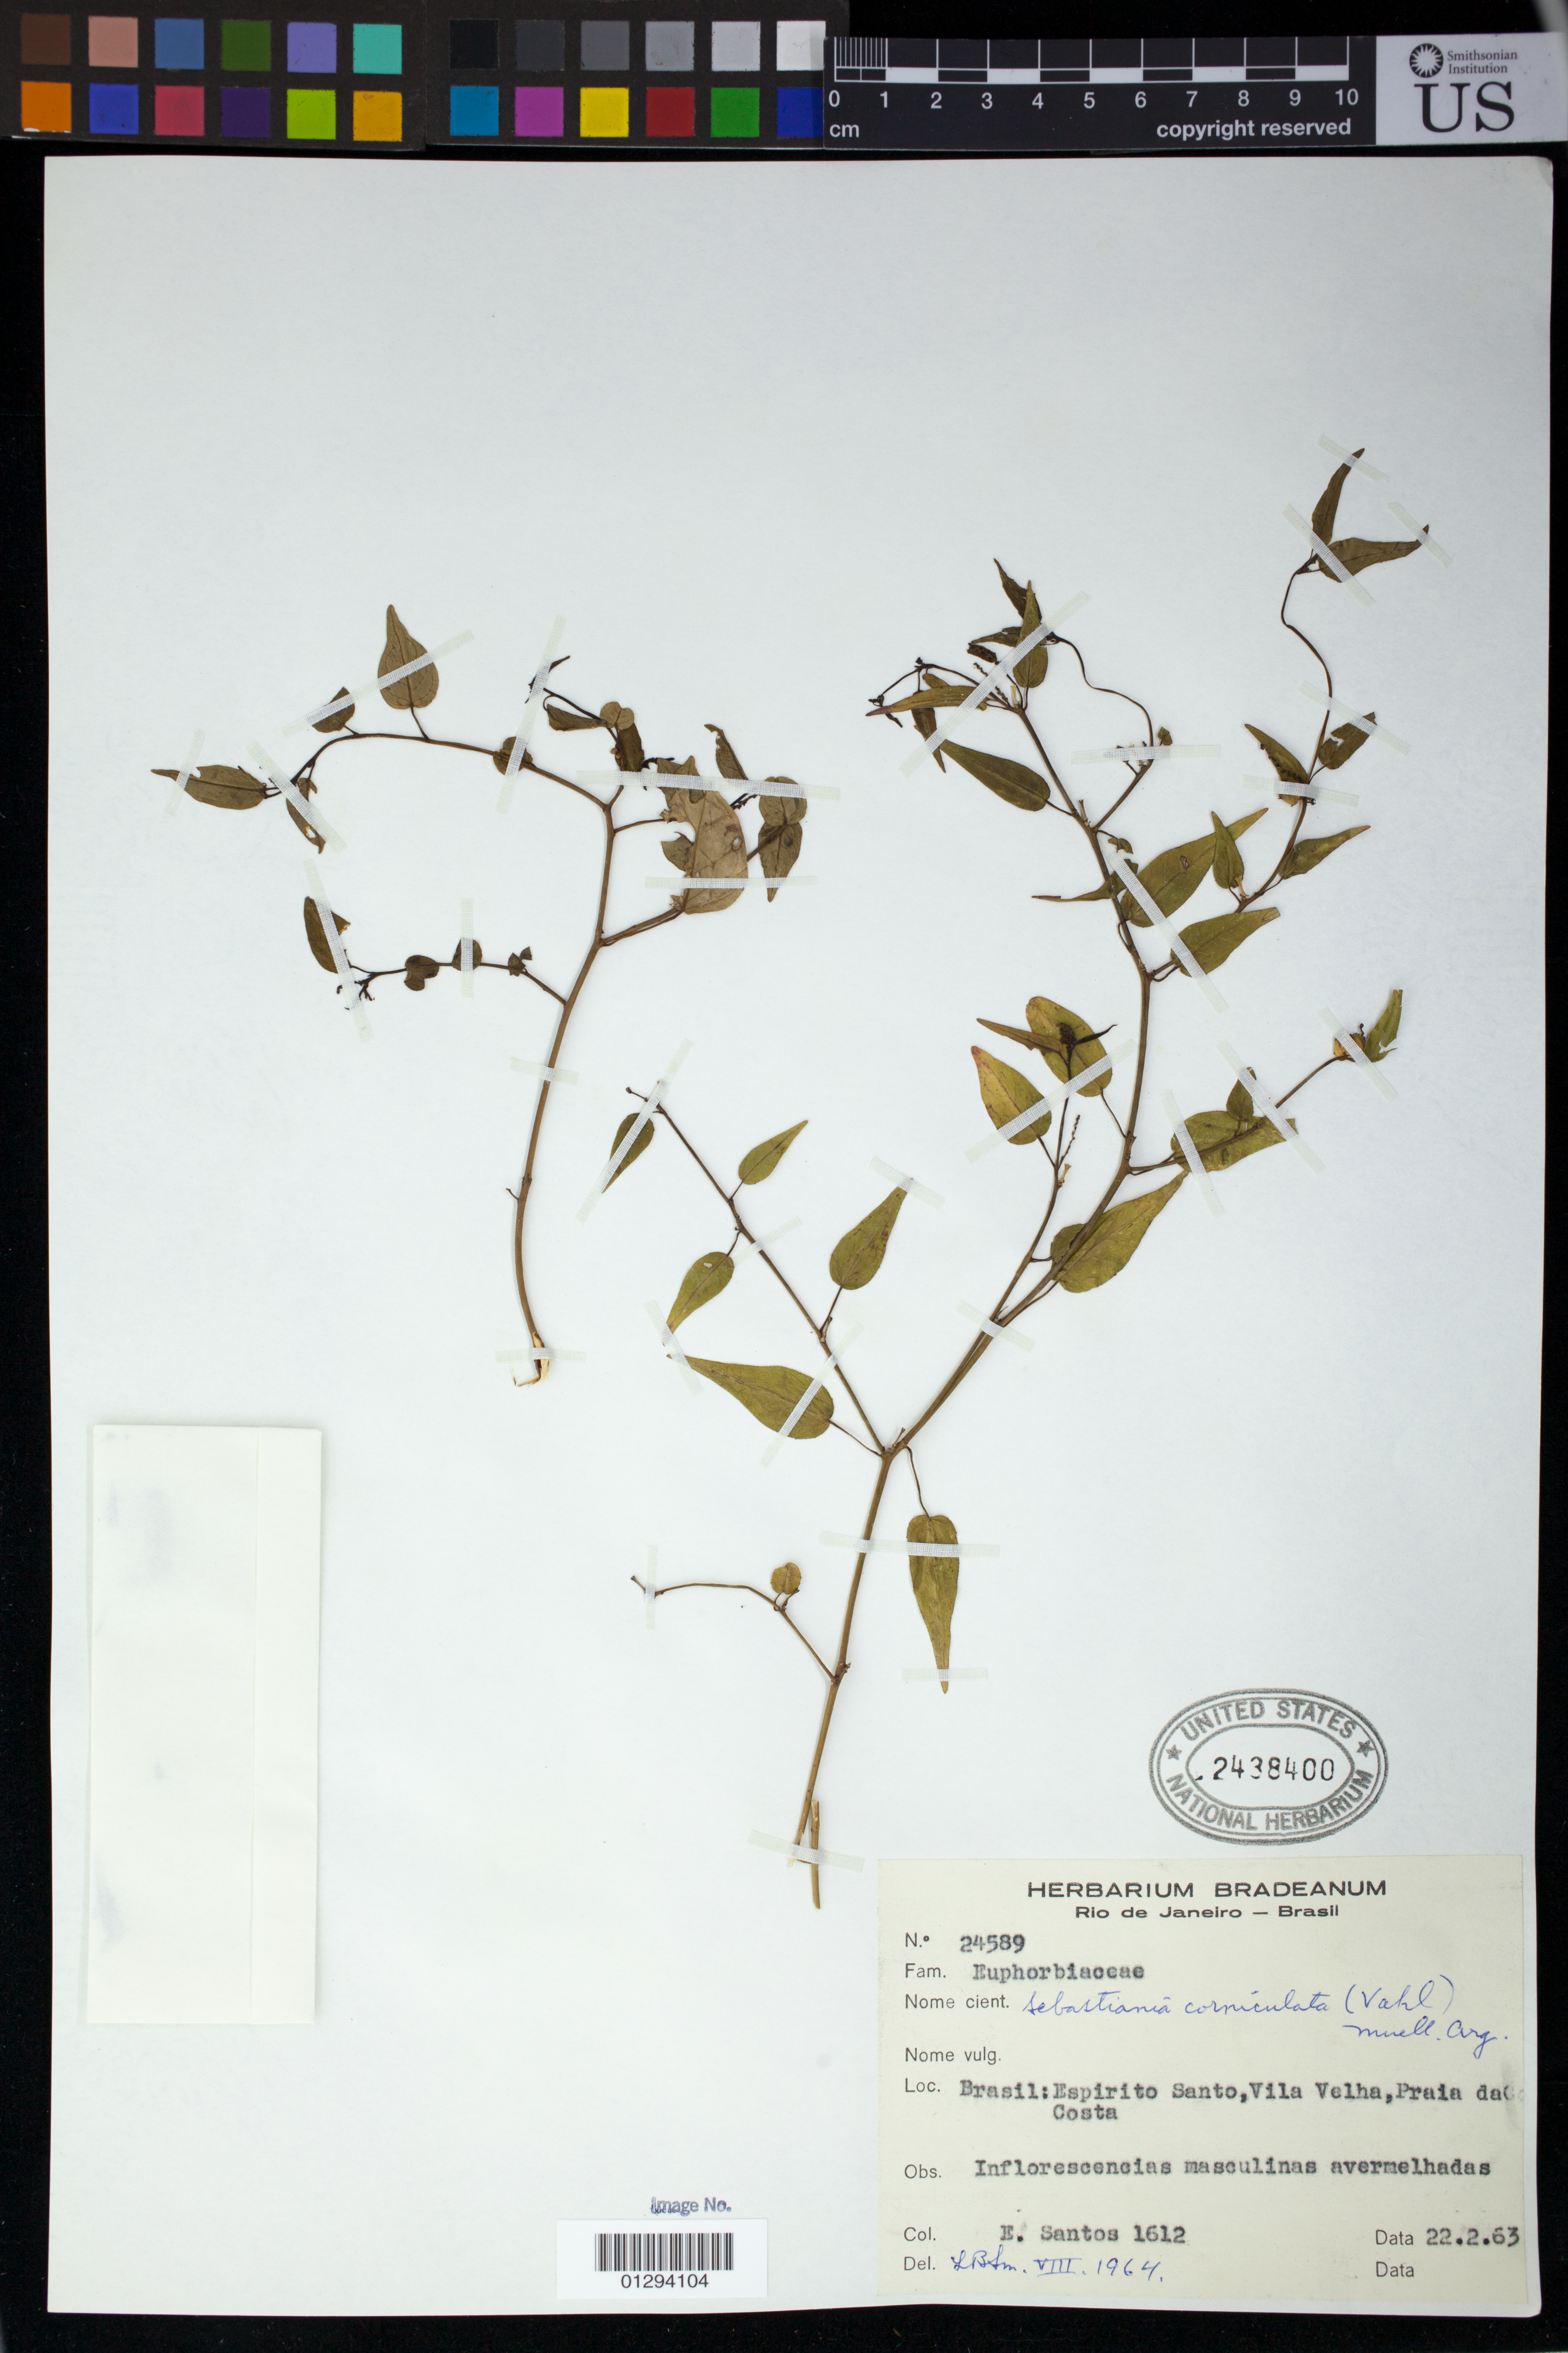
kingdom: Plantae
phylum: Tracheophyta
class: Magnoliopsida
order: Malpighiales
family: Euphorbiaceae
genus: Sebastiania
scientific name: Sebastiania corniculata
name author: (Vahl) Müll. Arg.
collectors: E. Santos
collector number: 1612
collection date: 1963-02-22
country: Brazil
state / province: Espirito Santo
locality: Vila Velha, Praia da Costa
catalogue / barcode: US 2438400